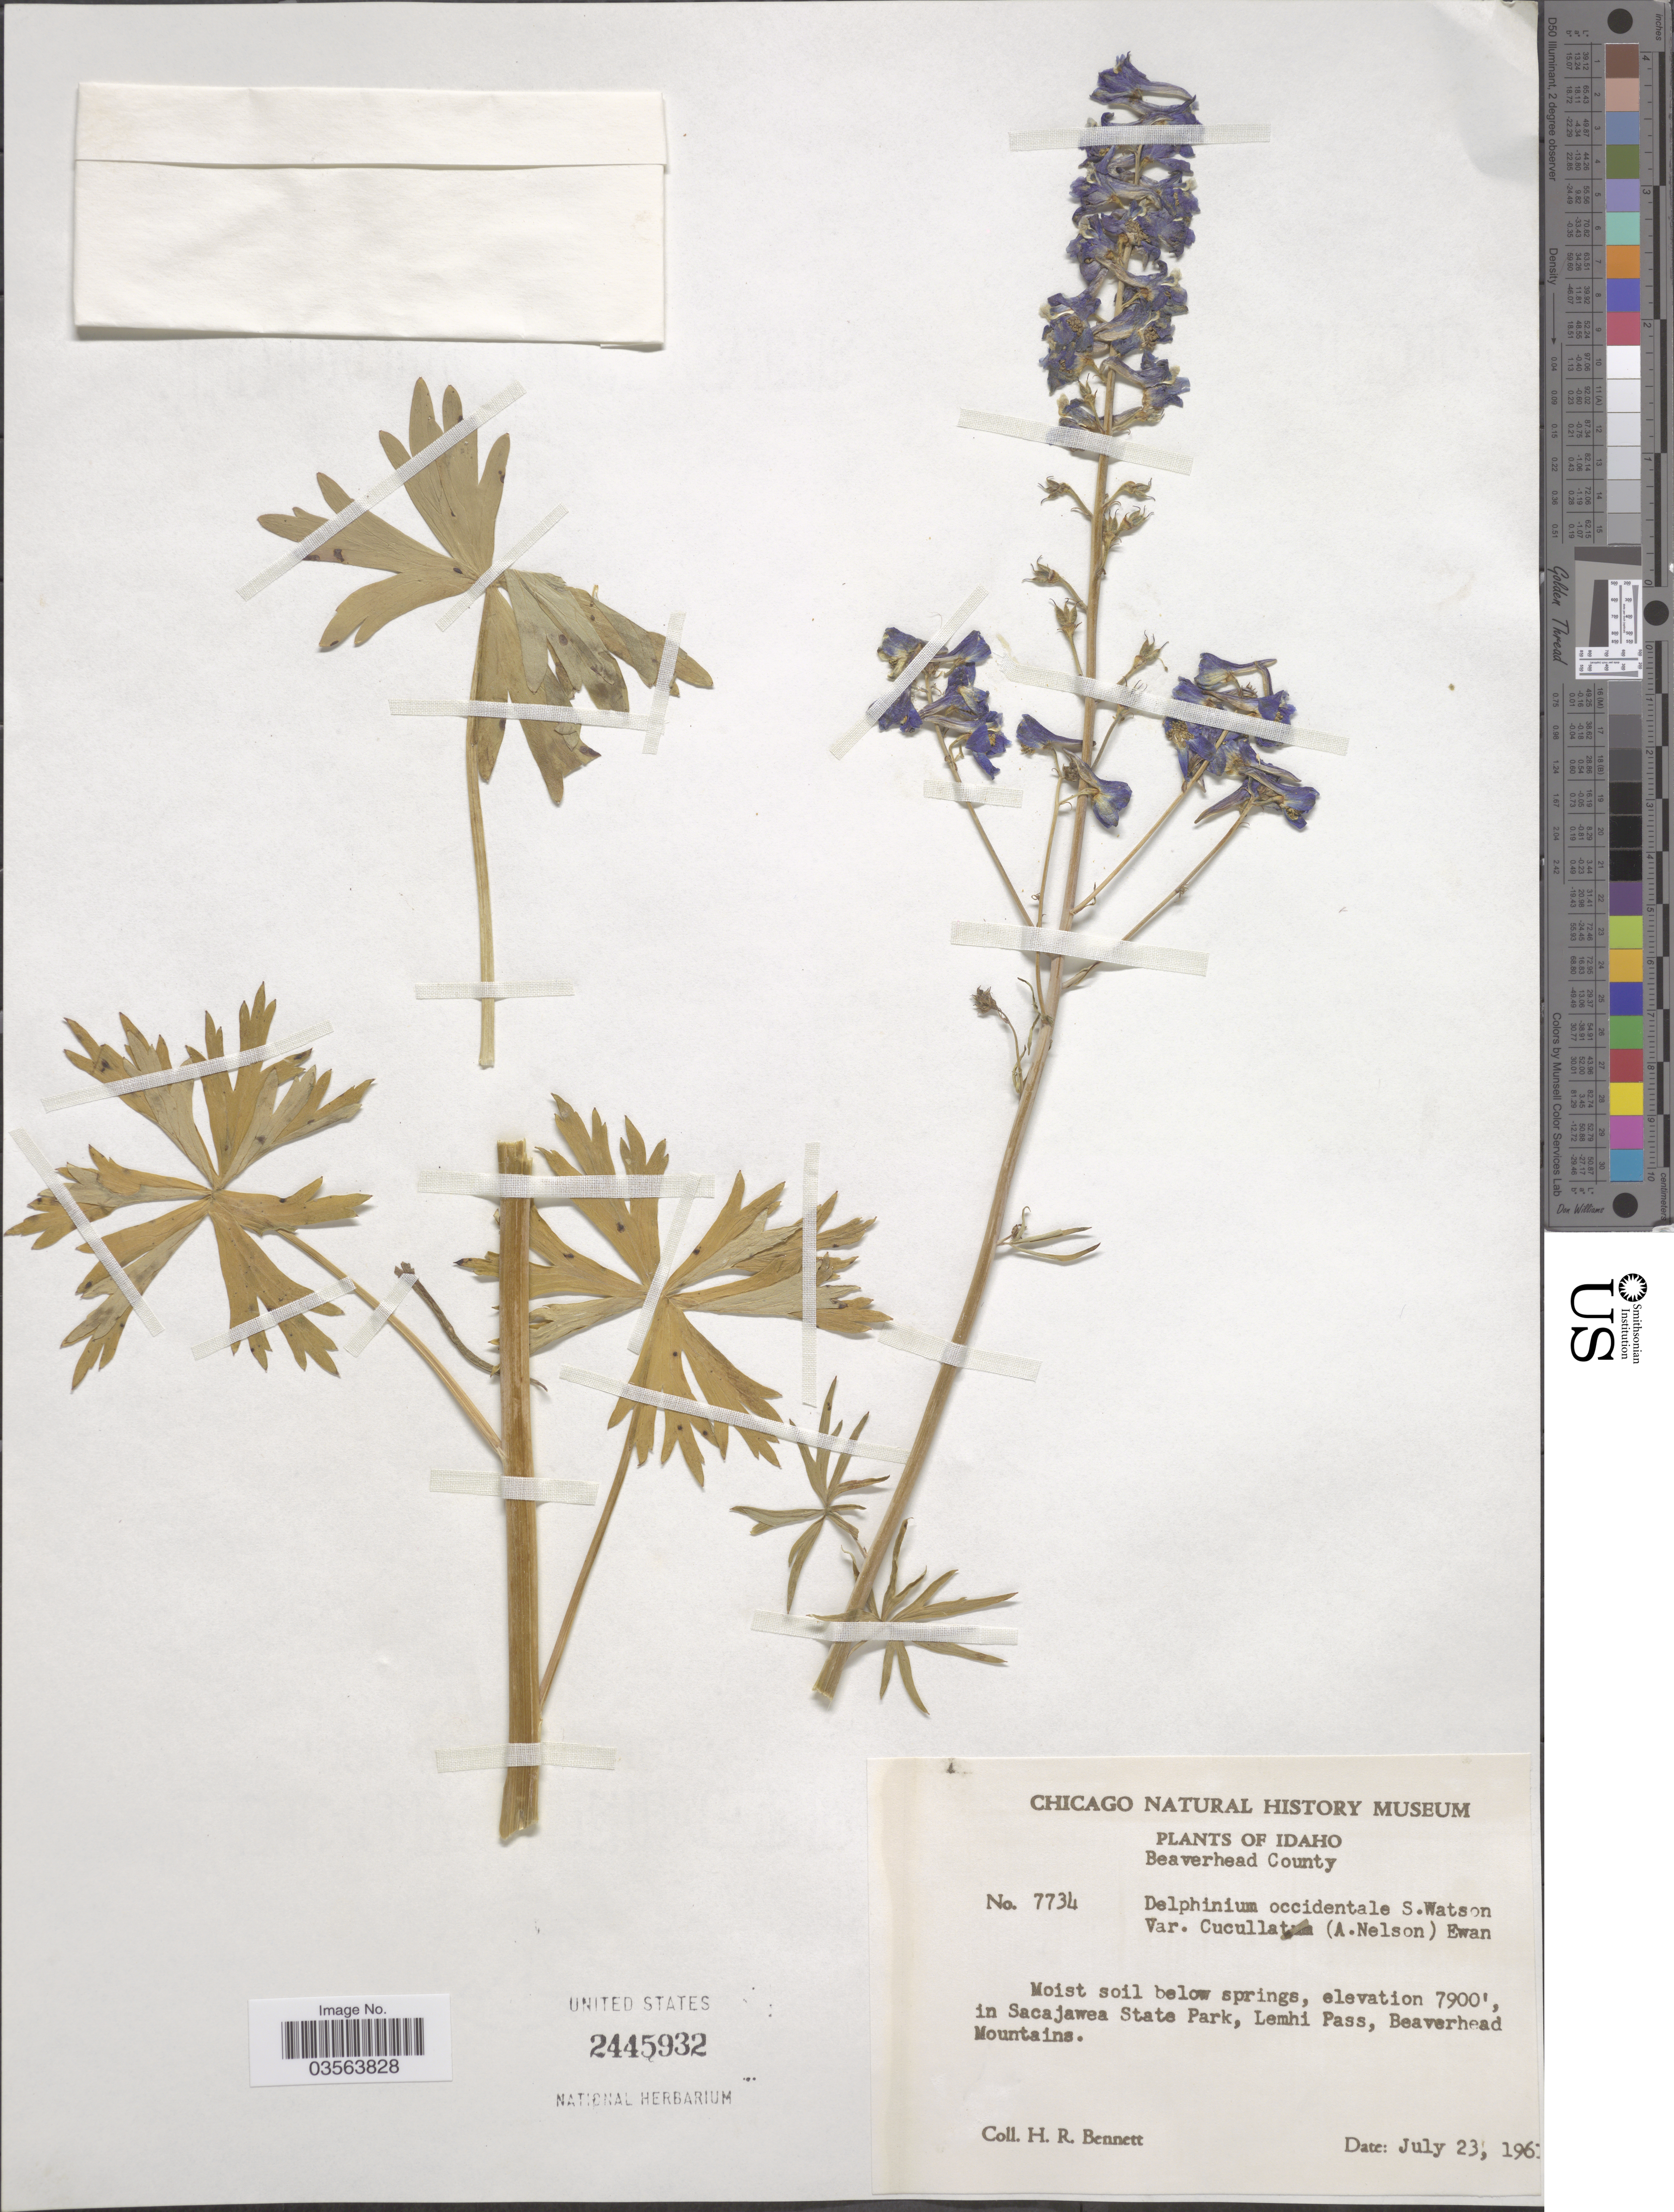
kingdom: Plantae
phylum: Tracheophyta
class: Magnoliopsida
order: Ranunculales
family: Ranunculaceae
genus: Delphinium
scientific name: Delphinium occidentale var. cucullatum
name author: (A. Nelson) R.J. Davis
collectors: H. R. Bennett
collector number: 7734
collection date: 1961-07-23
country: United States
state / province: Idaho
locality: Beaverhead County. Moist soil below springs, in Sacajawea State Park, Lemhi Pass, Beaverhead Mountains.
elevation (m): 2408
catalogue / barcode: US 2445932